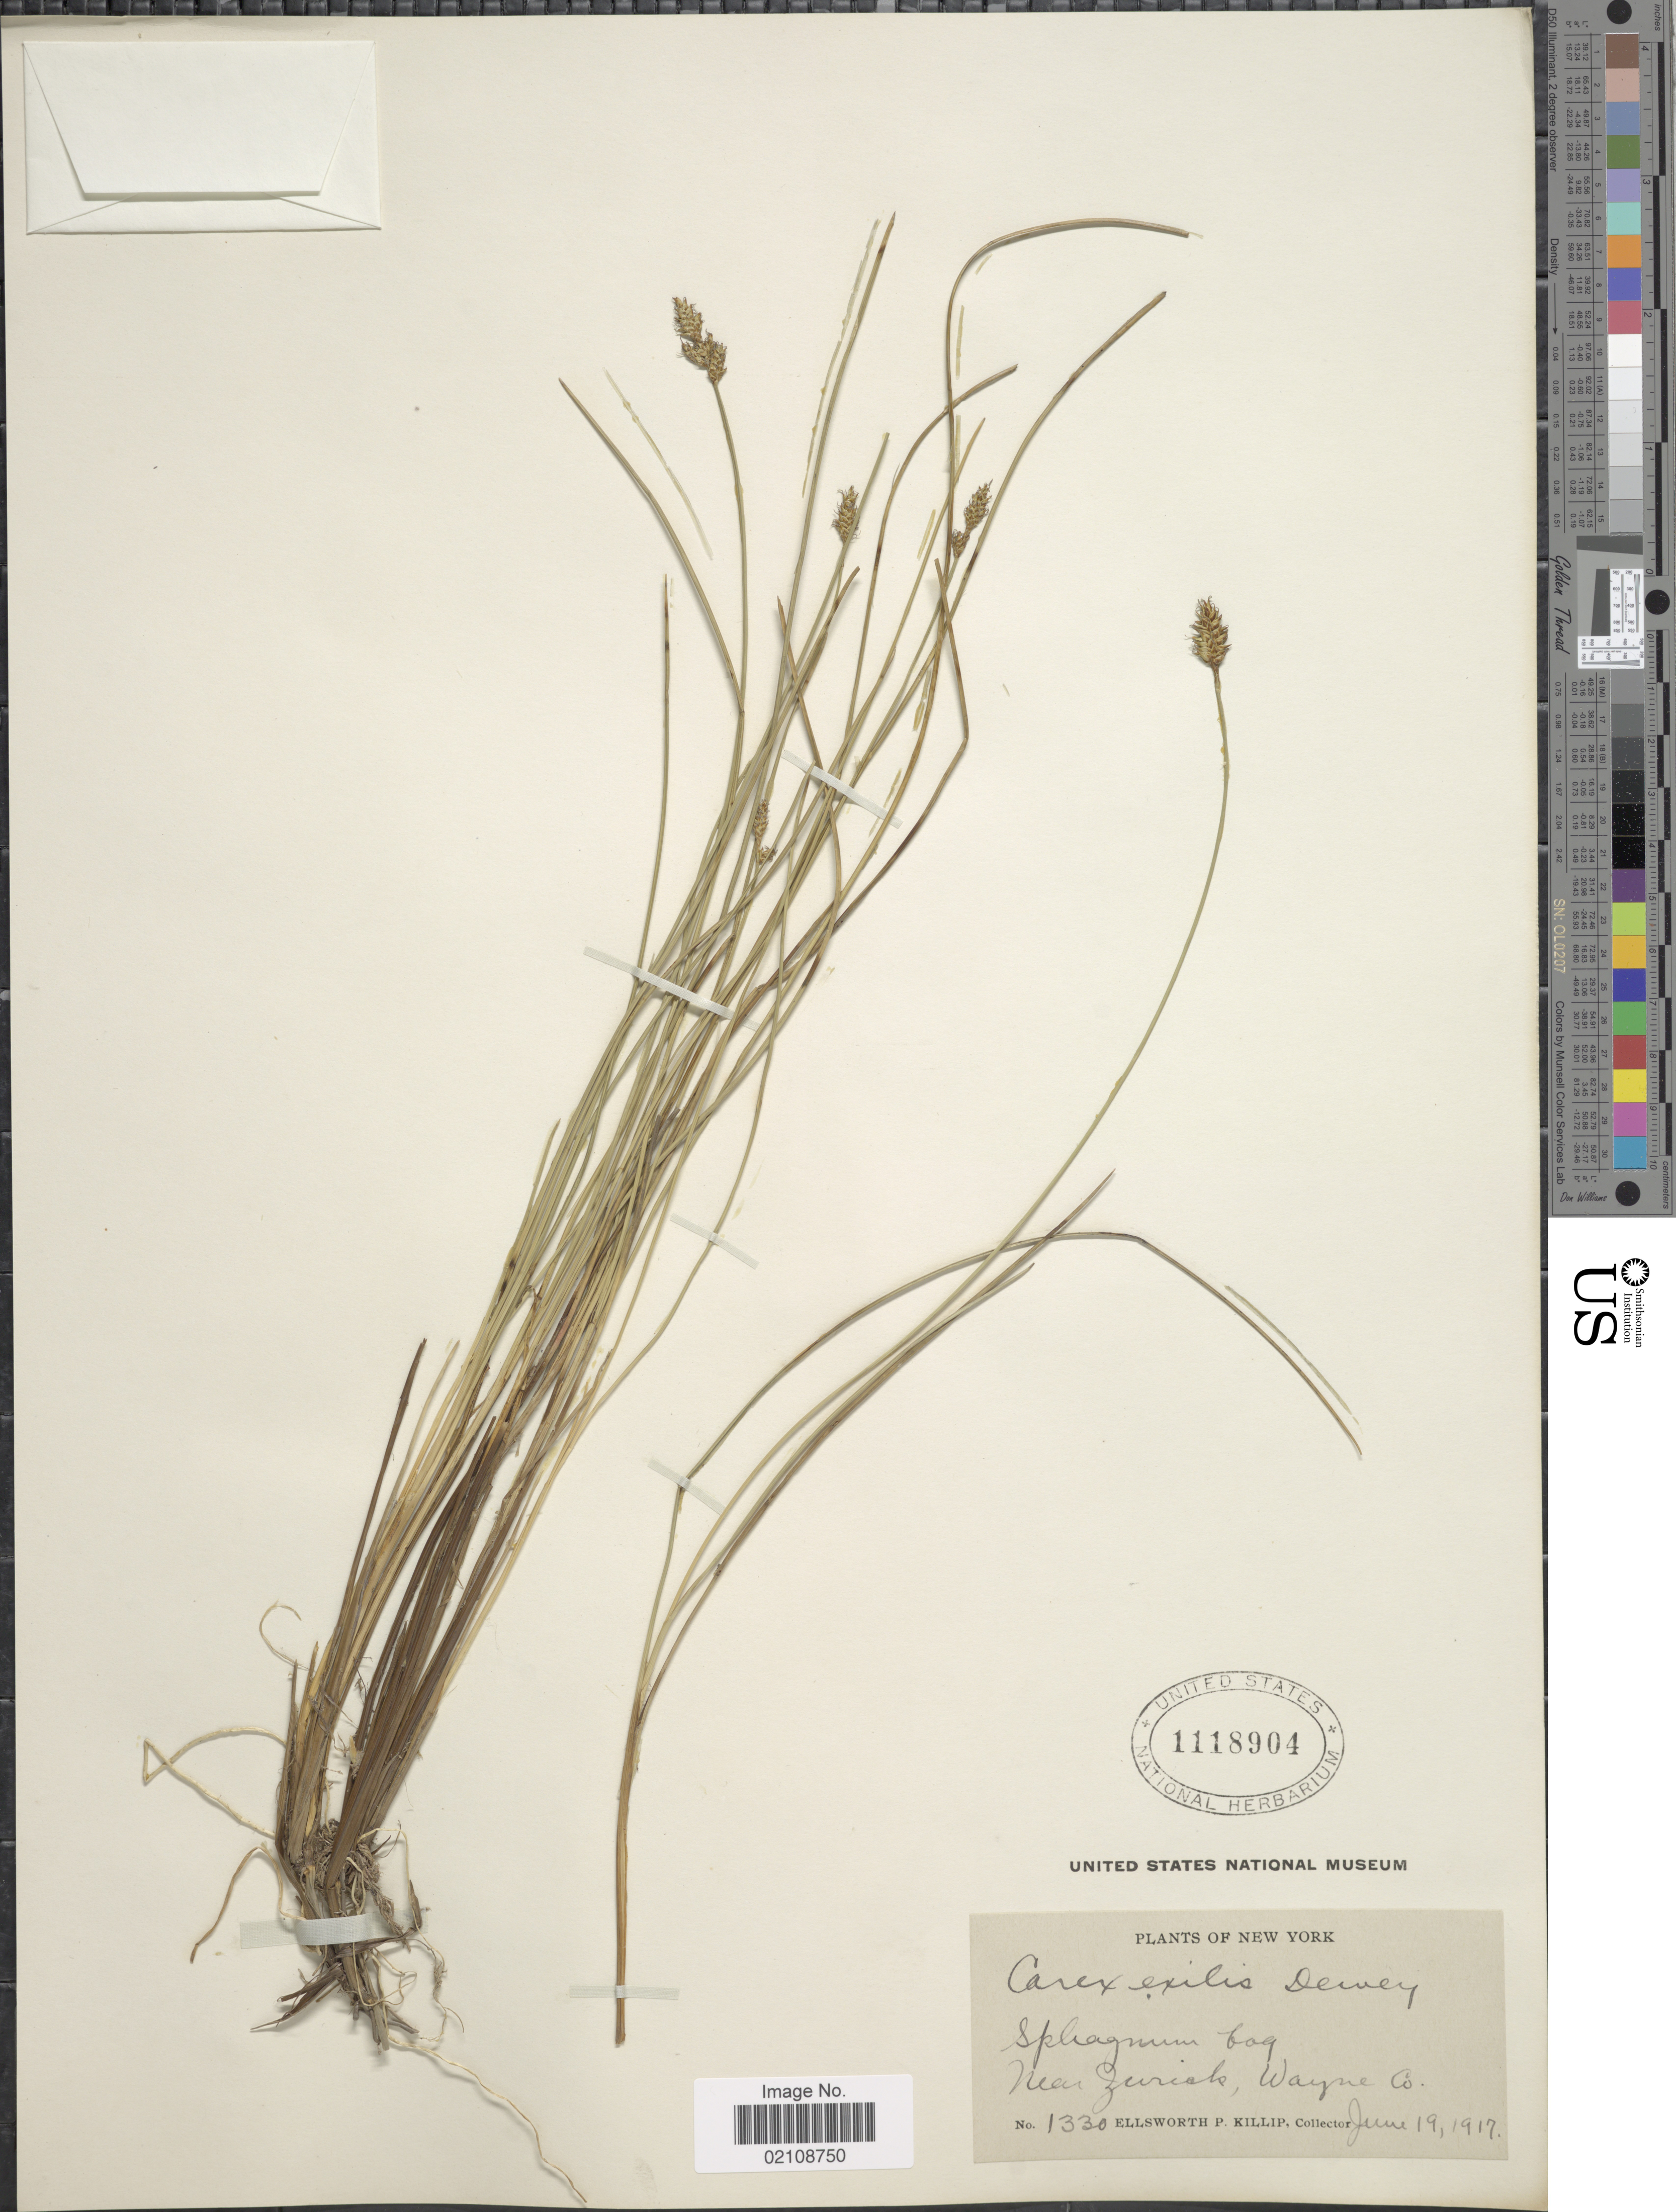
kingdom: Plantae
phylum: Tracheophyta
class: Liliopsida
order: Poales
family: Cyperaceae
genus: Carex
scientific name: Carex exilis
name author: Dewey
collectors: E. P. Killip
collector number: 1330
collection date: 1917-06-19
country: United States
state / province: New York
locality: Near Zuriak, Wayne Co.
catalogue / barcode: US 1118904